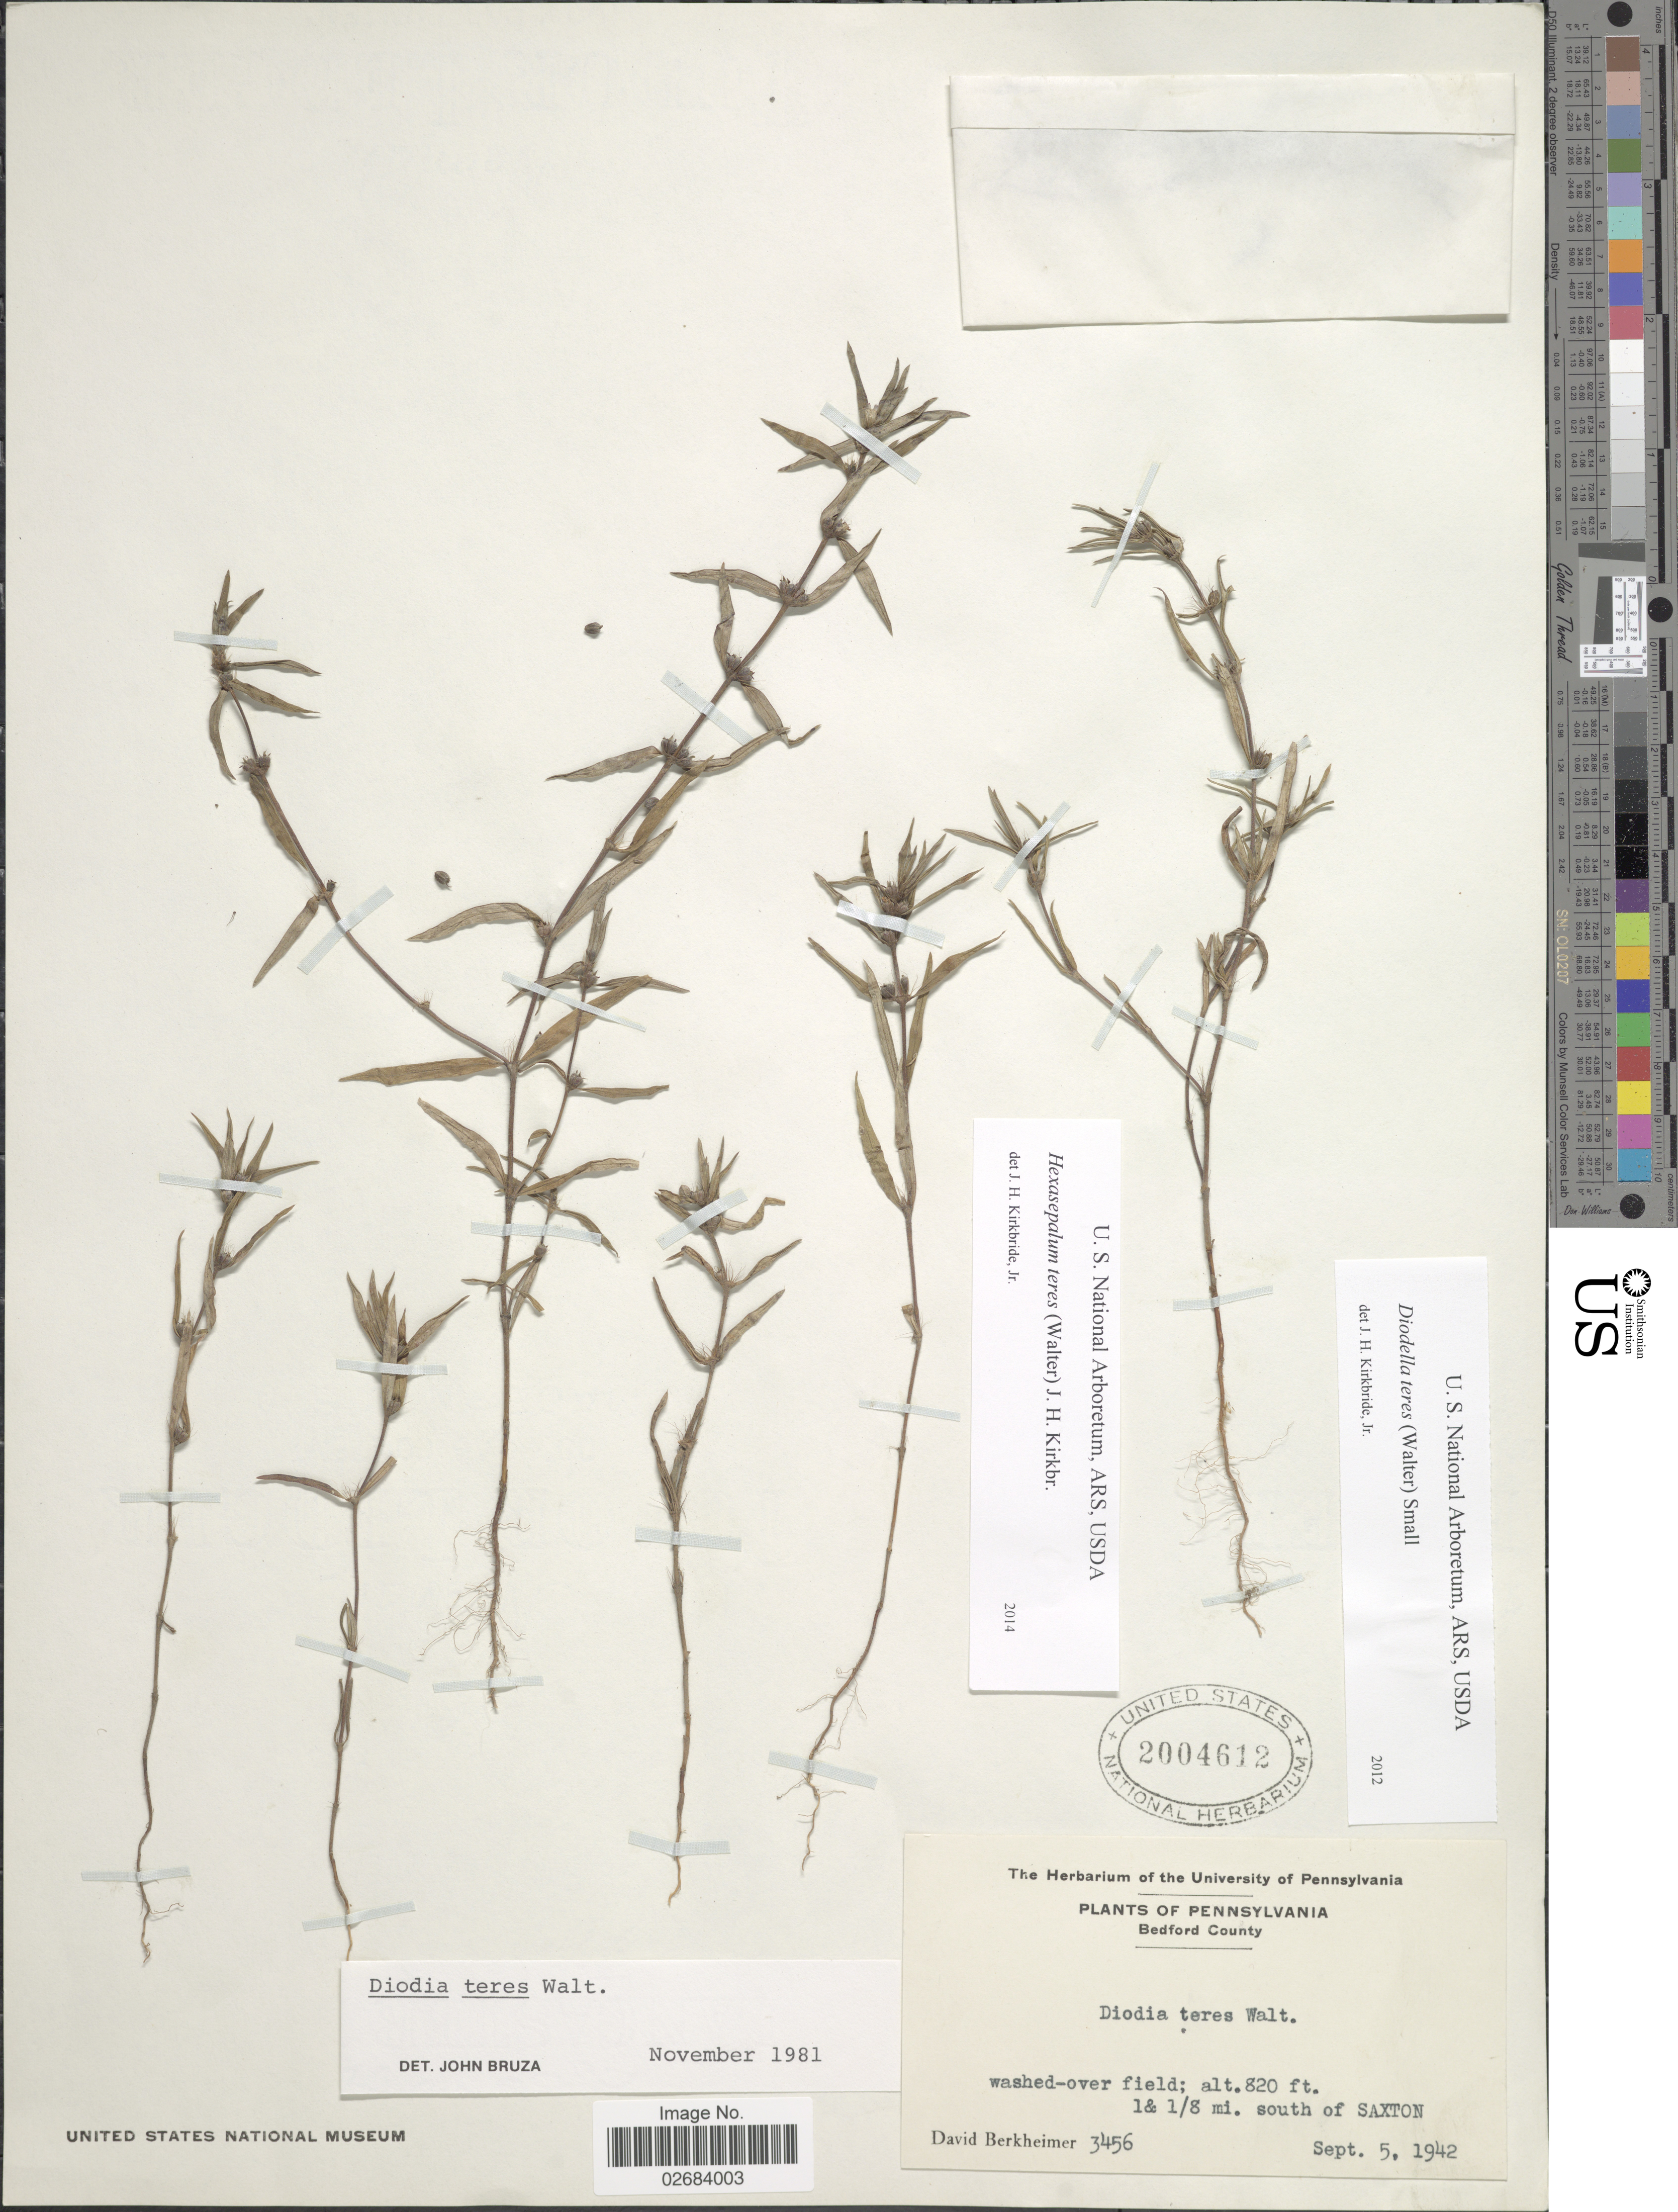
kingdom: Plantae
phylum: Tracheophyta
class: Magnoliopsida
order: Gentianales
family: Rubiaceae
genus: Diodia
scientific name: Diodia teres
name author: Walter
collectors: D. Berkheimer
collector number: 3456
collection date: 1942-09-05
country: United States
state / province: Pennsylvania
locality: Bedford County, 1 & 1/8 mi. south of Saxton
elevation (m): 250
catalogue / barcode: US 2004612